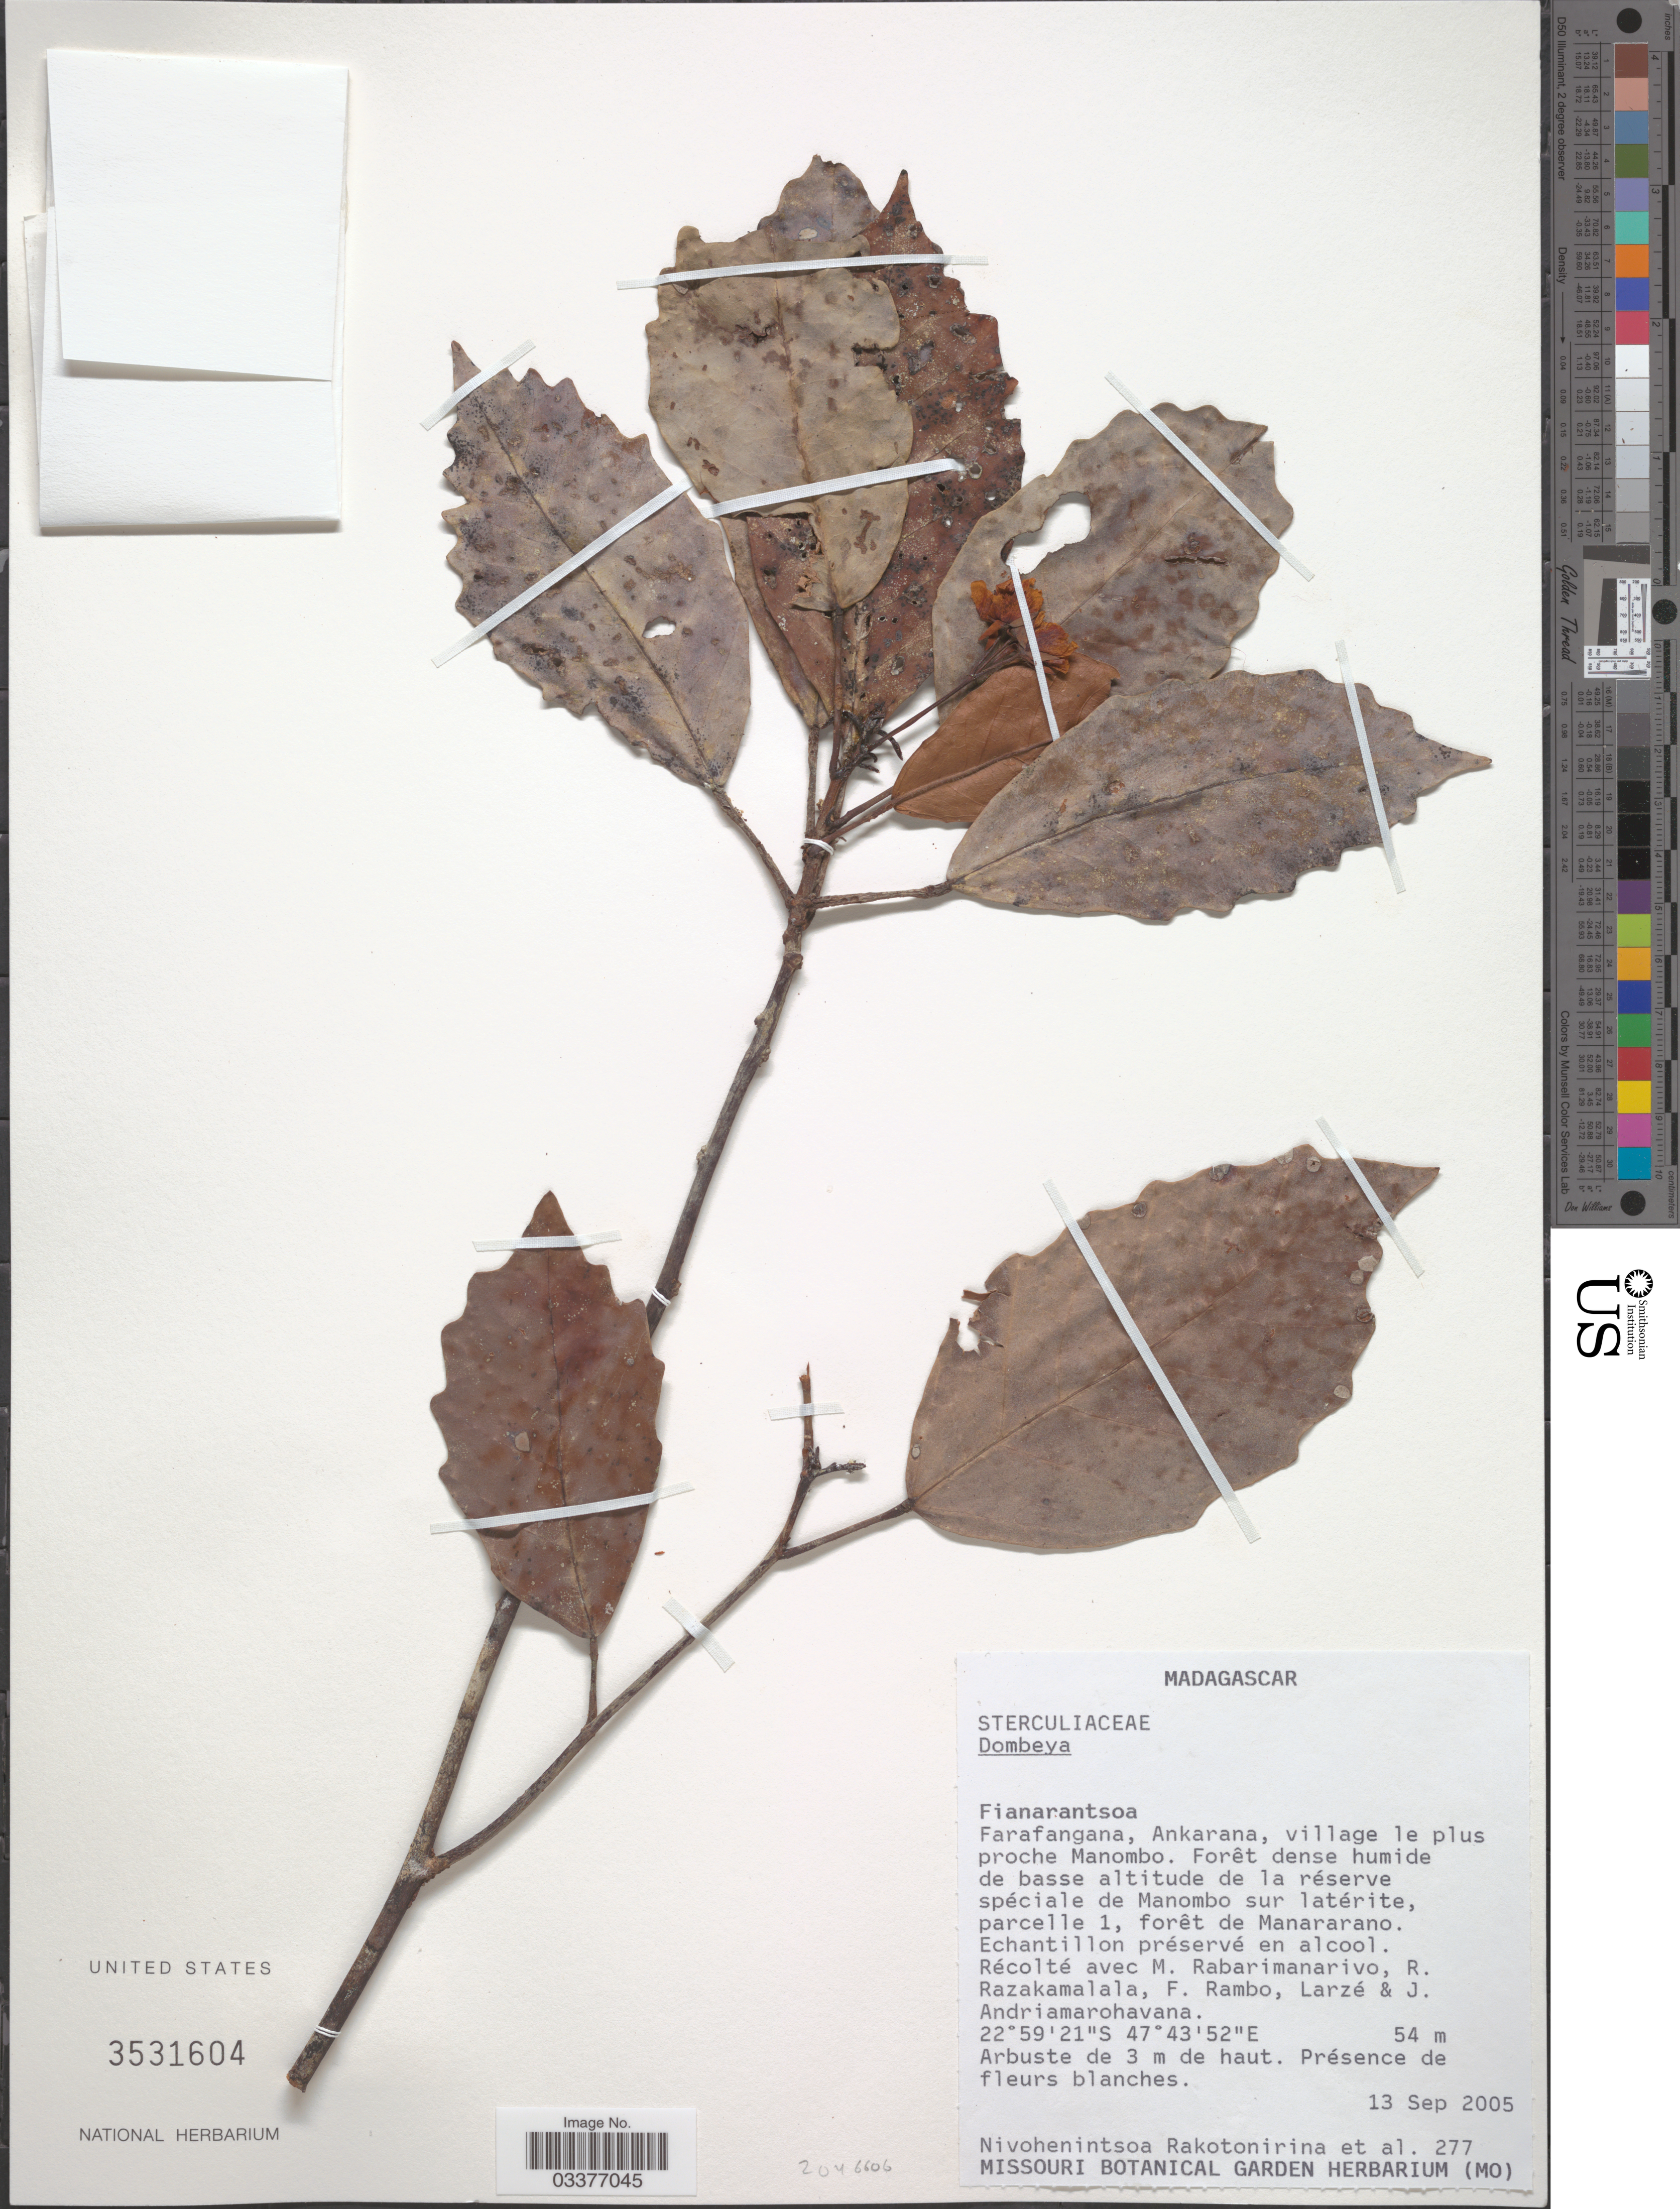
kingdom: Plantae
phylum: Tracheophyta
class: Magnoliopsida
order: Malvales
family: Malvaceae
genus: Dombeya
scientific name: Dombeya decanthera subsp. latipetala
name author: (Arènes) Appleq.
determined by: Dorr, L. J., (BOT), Smithsonian Institution - National Museum of Natural History (UNITED STATES)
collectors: N. Rakotonirina, M. Rabarimanarivo, R. Razakamalala, F. Rambo & et al.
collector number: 277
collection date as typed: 13 Sep 2005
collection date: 2005-09-13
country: Madagascar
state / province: Atsimo-Atsinanana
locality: Farafangana, Ankarana, village le plus proche Manombo. Forêt dense humide de basse altitude de la réserve spéciale de Manombo sur latérite, parcelle 1, forêt de Manararano.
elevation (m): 54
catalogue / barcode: US 3531604